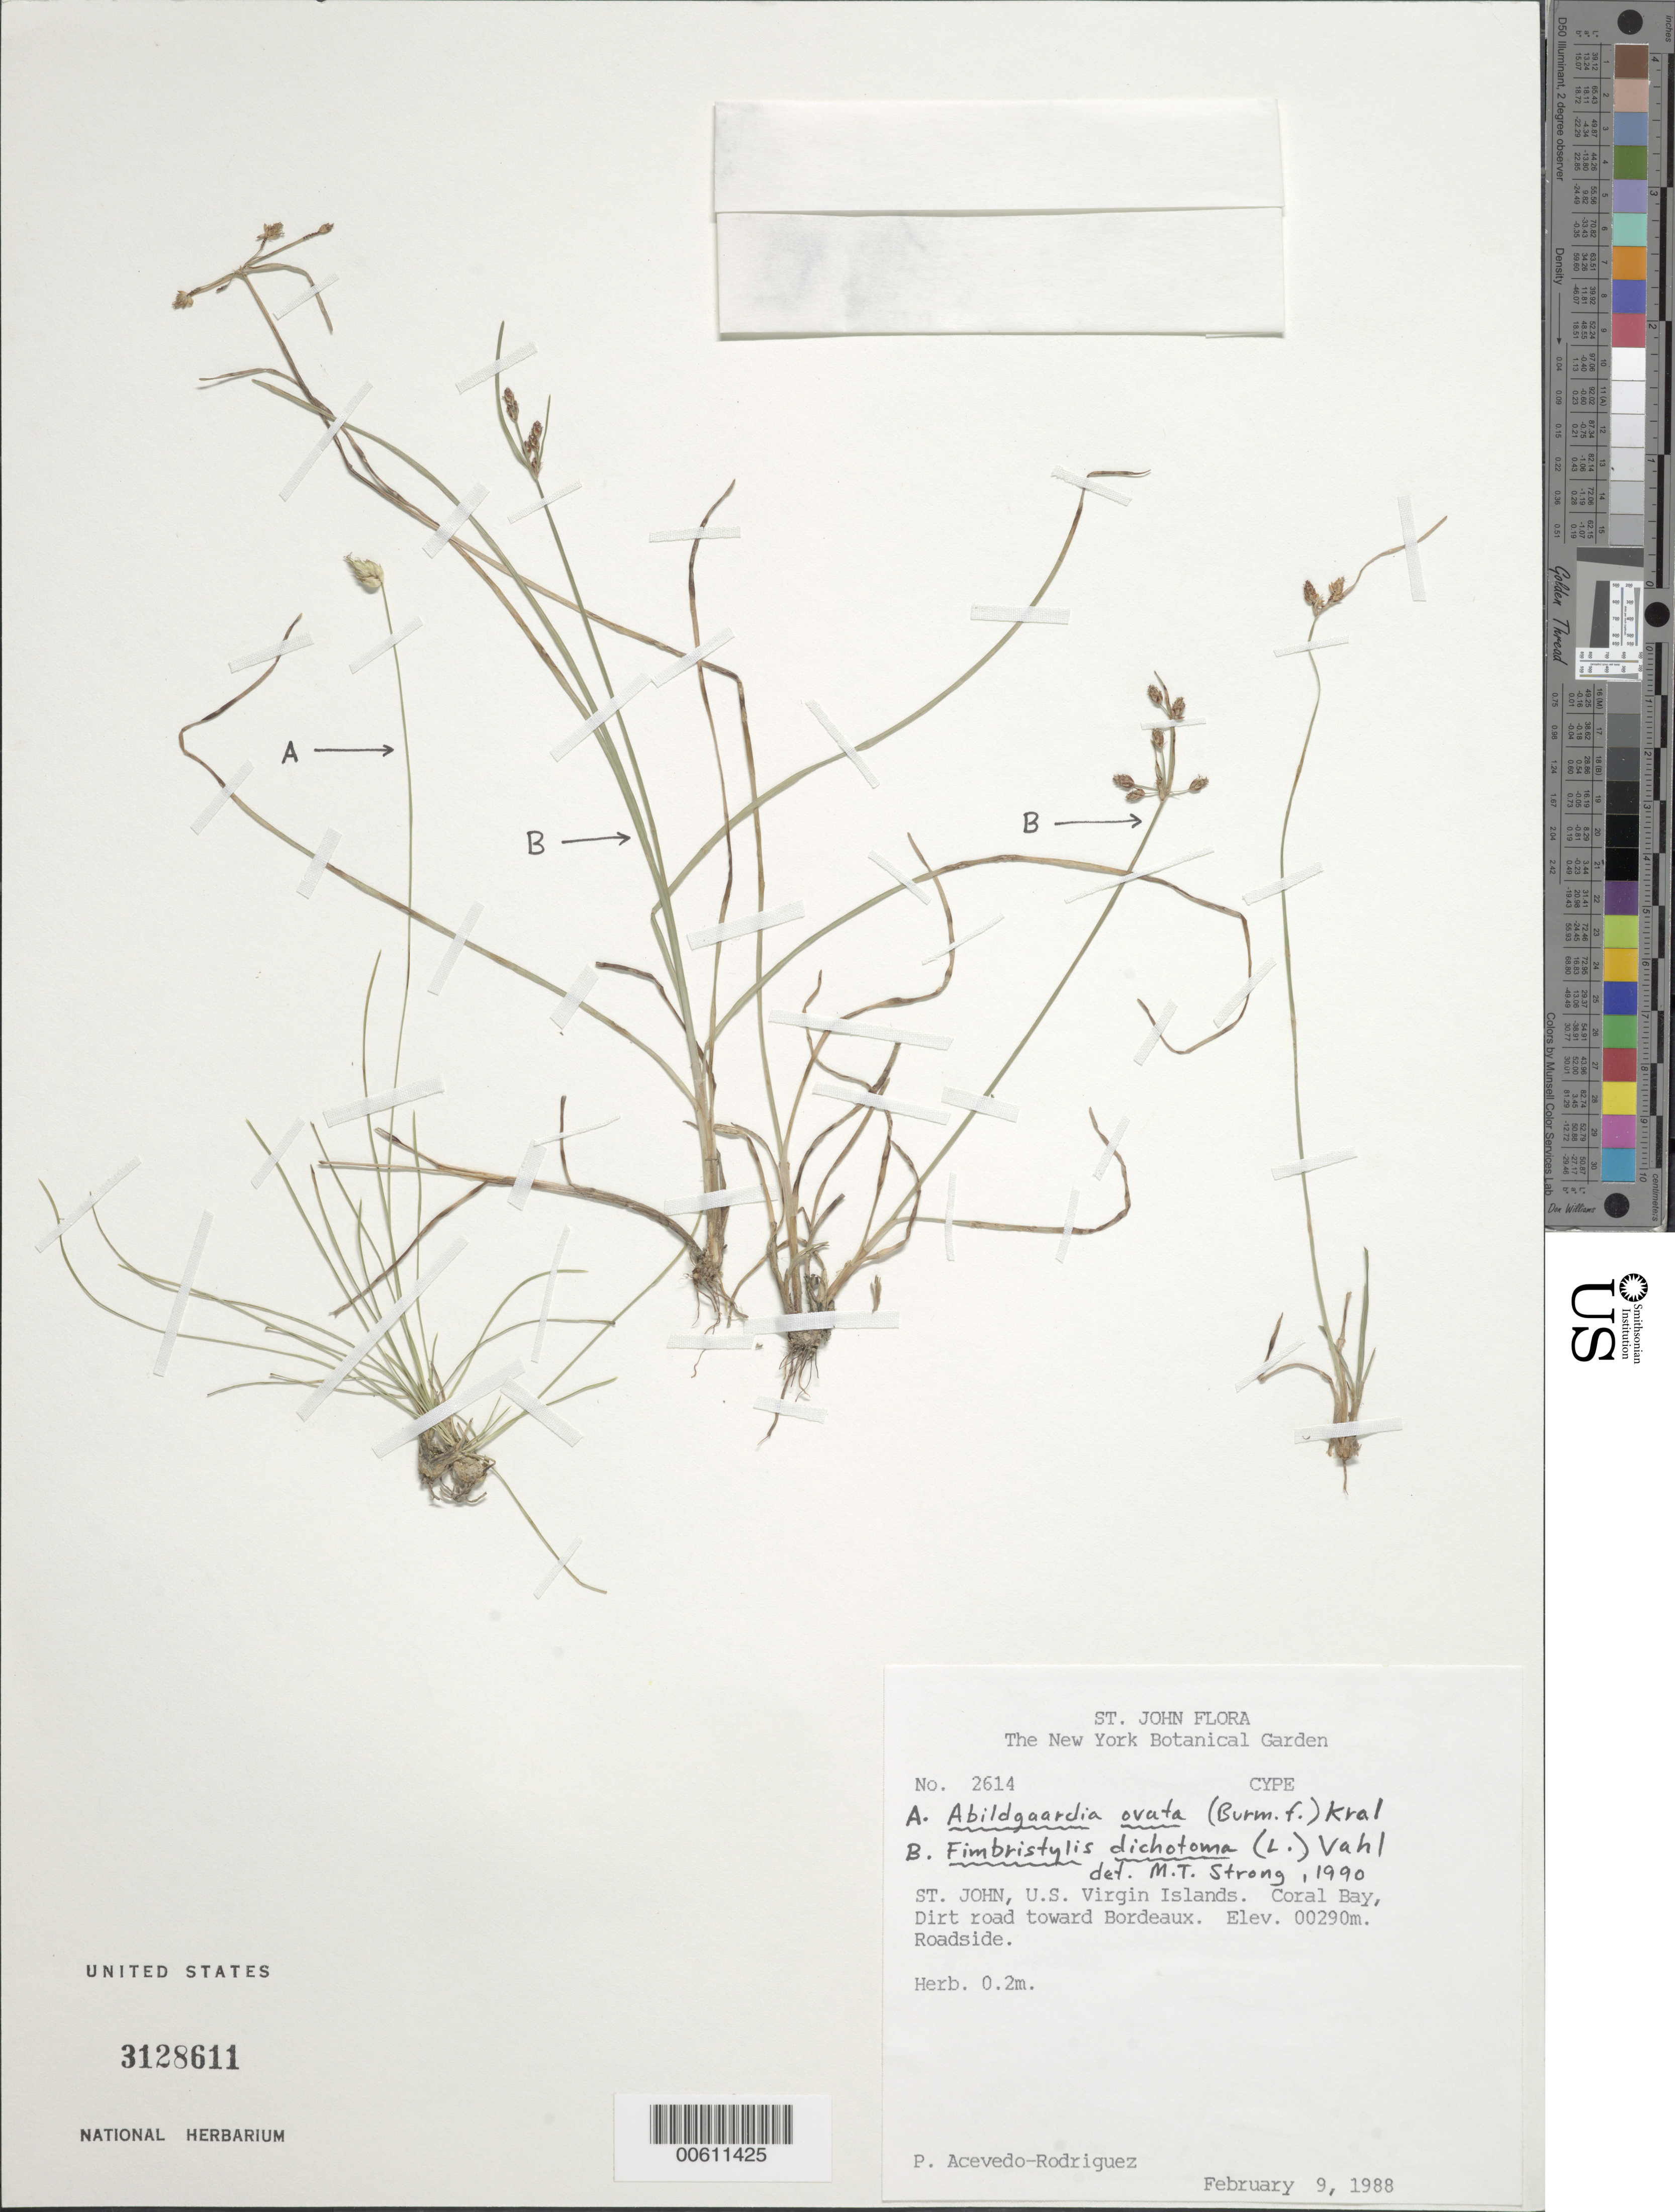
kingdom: Plantae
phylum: Tracheophyta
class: Liliopsida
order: Poales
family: Cyperaceae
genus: Fimbristylis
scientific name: Fimbristylis dichotoma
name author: (L.) Vahl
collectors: P. Acevedo-Rodr.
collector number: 2614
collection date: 1988-02-09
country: U.S. Virgin Islands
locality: St. John, Coral Bay, dirt road toward Bordeaux, roadside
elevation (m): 290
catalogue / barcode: US 3128611